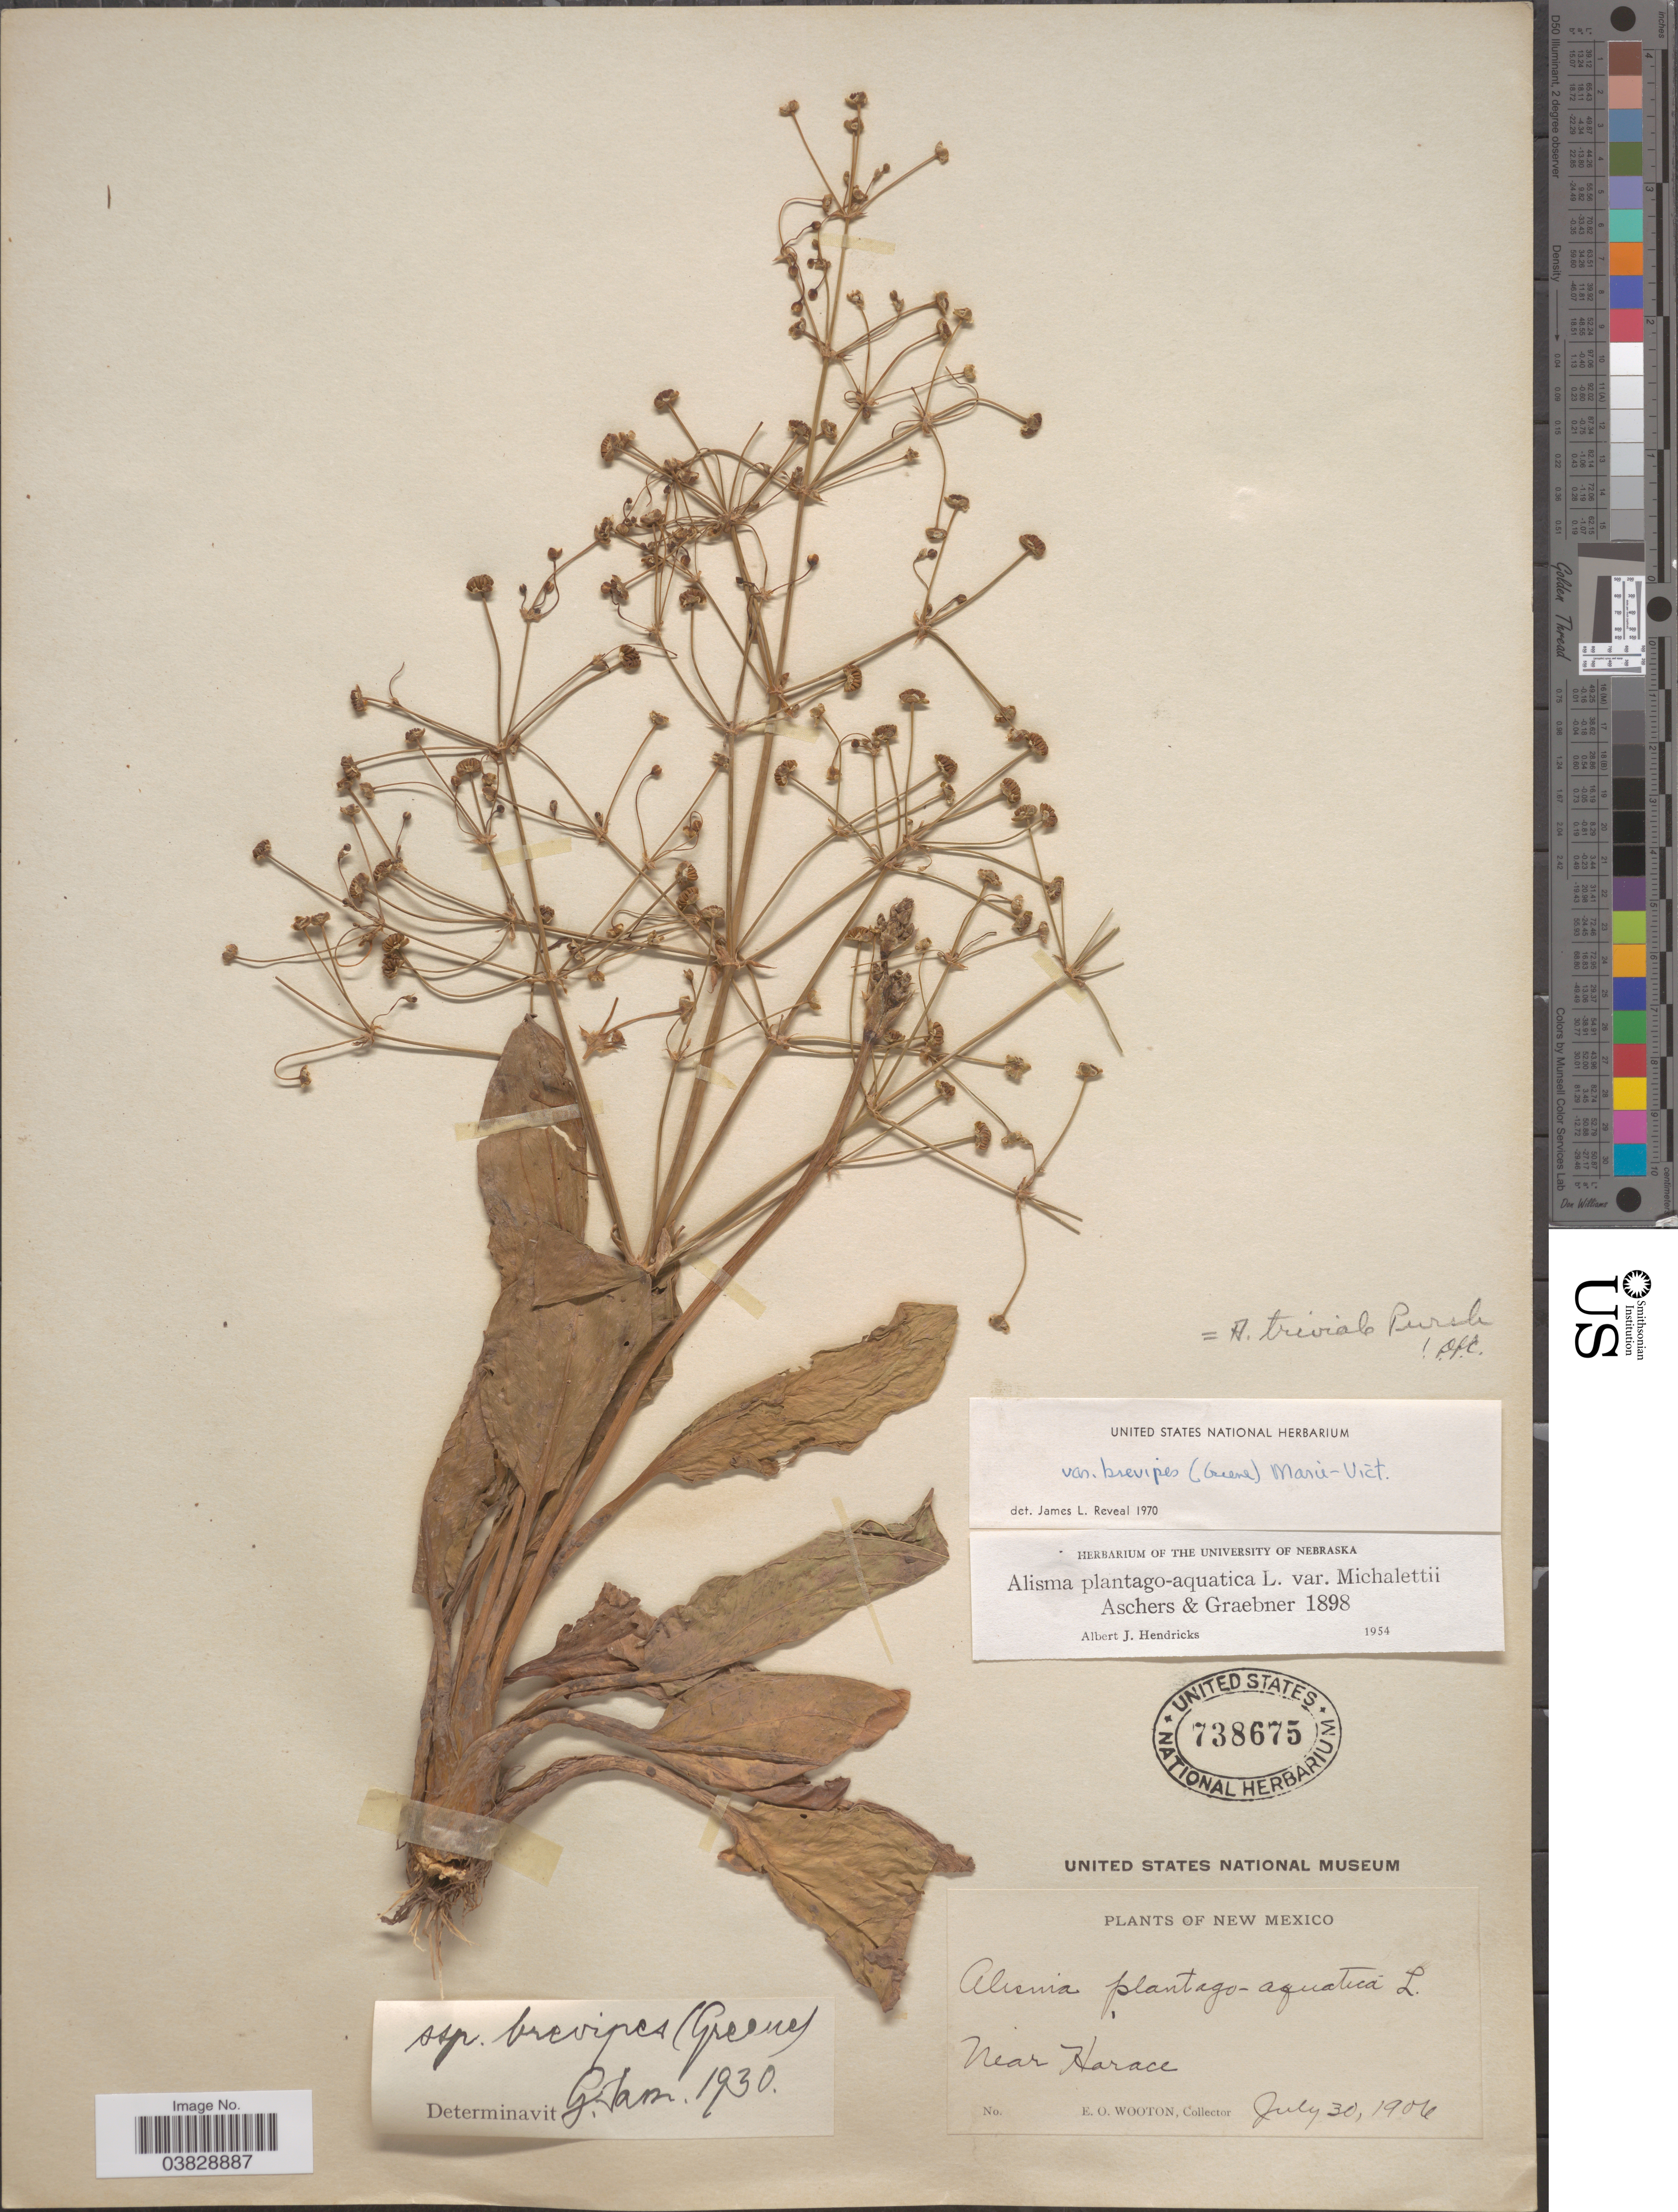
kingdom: Plantae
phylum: Tracheophyta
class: Liliopsida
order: Alismatales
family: Alismataceae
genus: Alisma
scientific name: Alisma plantago-aquatica var. brevipes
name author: (Greene) Vict.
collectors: E. O. Wooton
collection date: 1906-07-30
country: United States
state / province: New Mexico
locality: Near Harace.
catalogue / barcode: US 738675